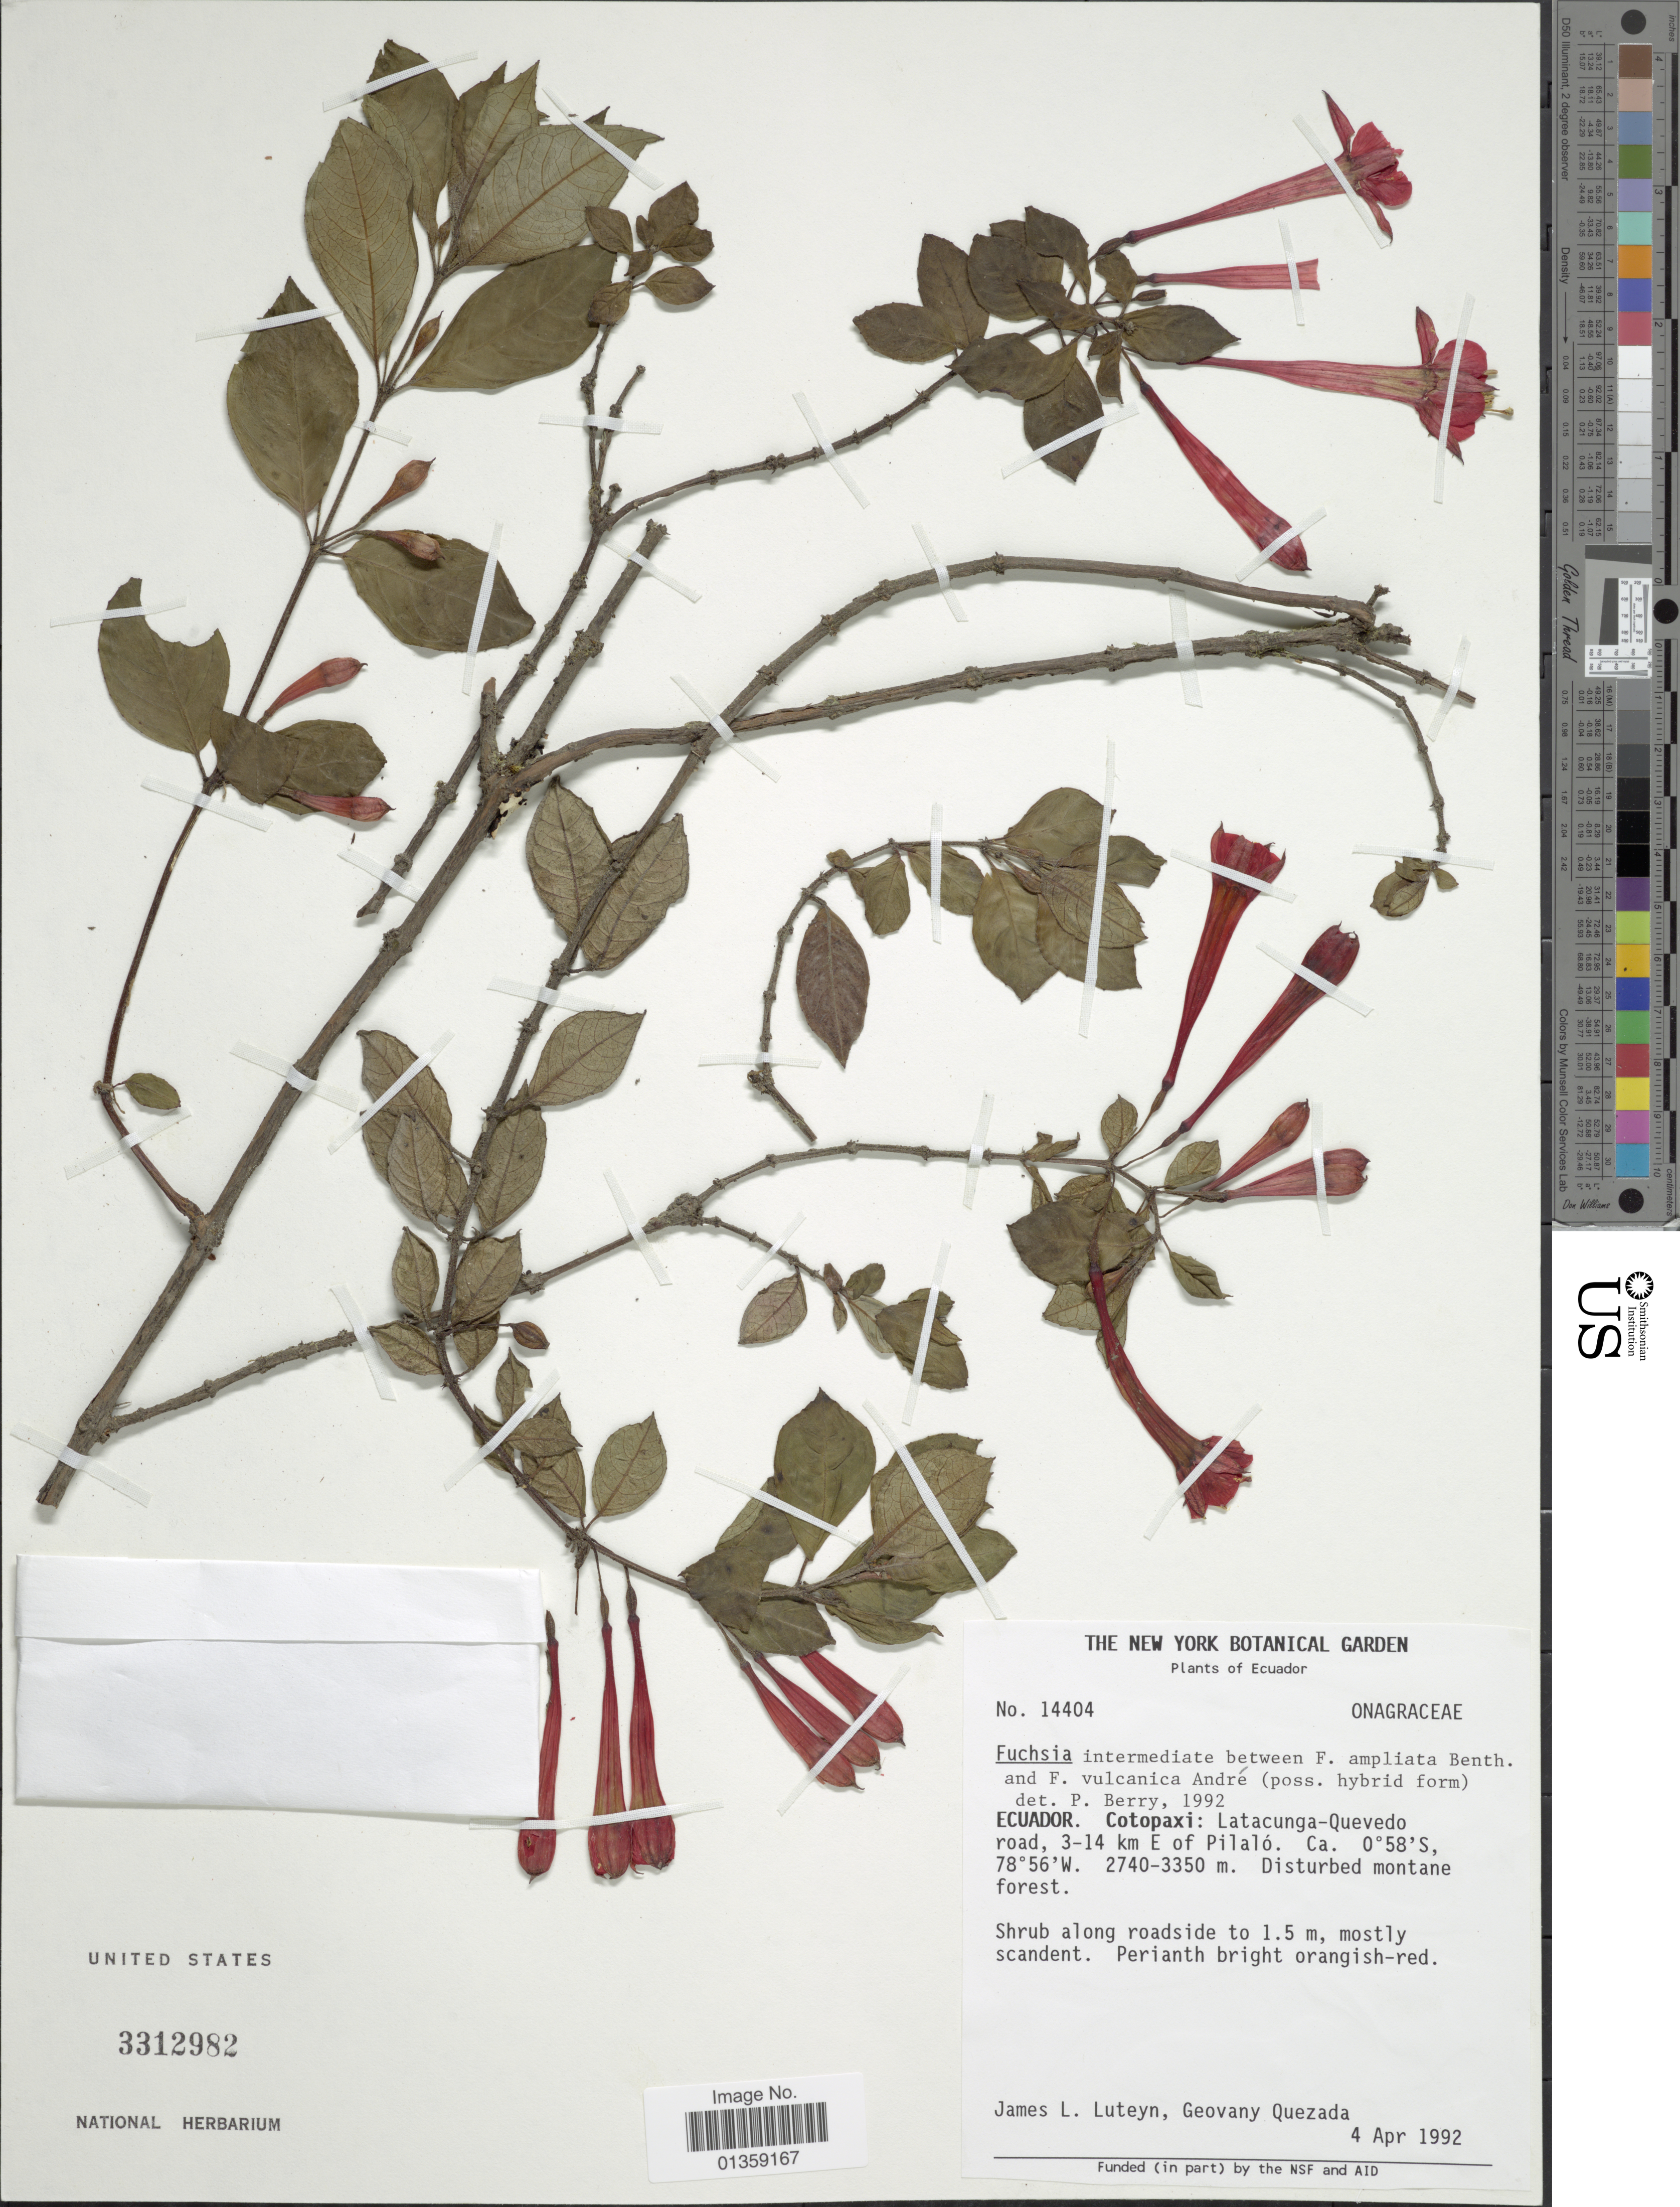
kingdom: Plantae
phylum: Tracheophyta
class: Magnoliopsida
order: Myrtales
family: Onagraceae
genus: Fuchsia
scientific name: Fuchsia ampliata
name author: Benth.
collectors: J. L. Luteyn & G. Quezada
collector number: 14404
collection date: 1992-04-04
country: Ecuador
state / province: Cotopaxi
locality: Latacunga-Quevedo road, 3-14 km E of Pilaló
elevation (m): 2740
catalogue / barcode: US 3312982